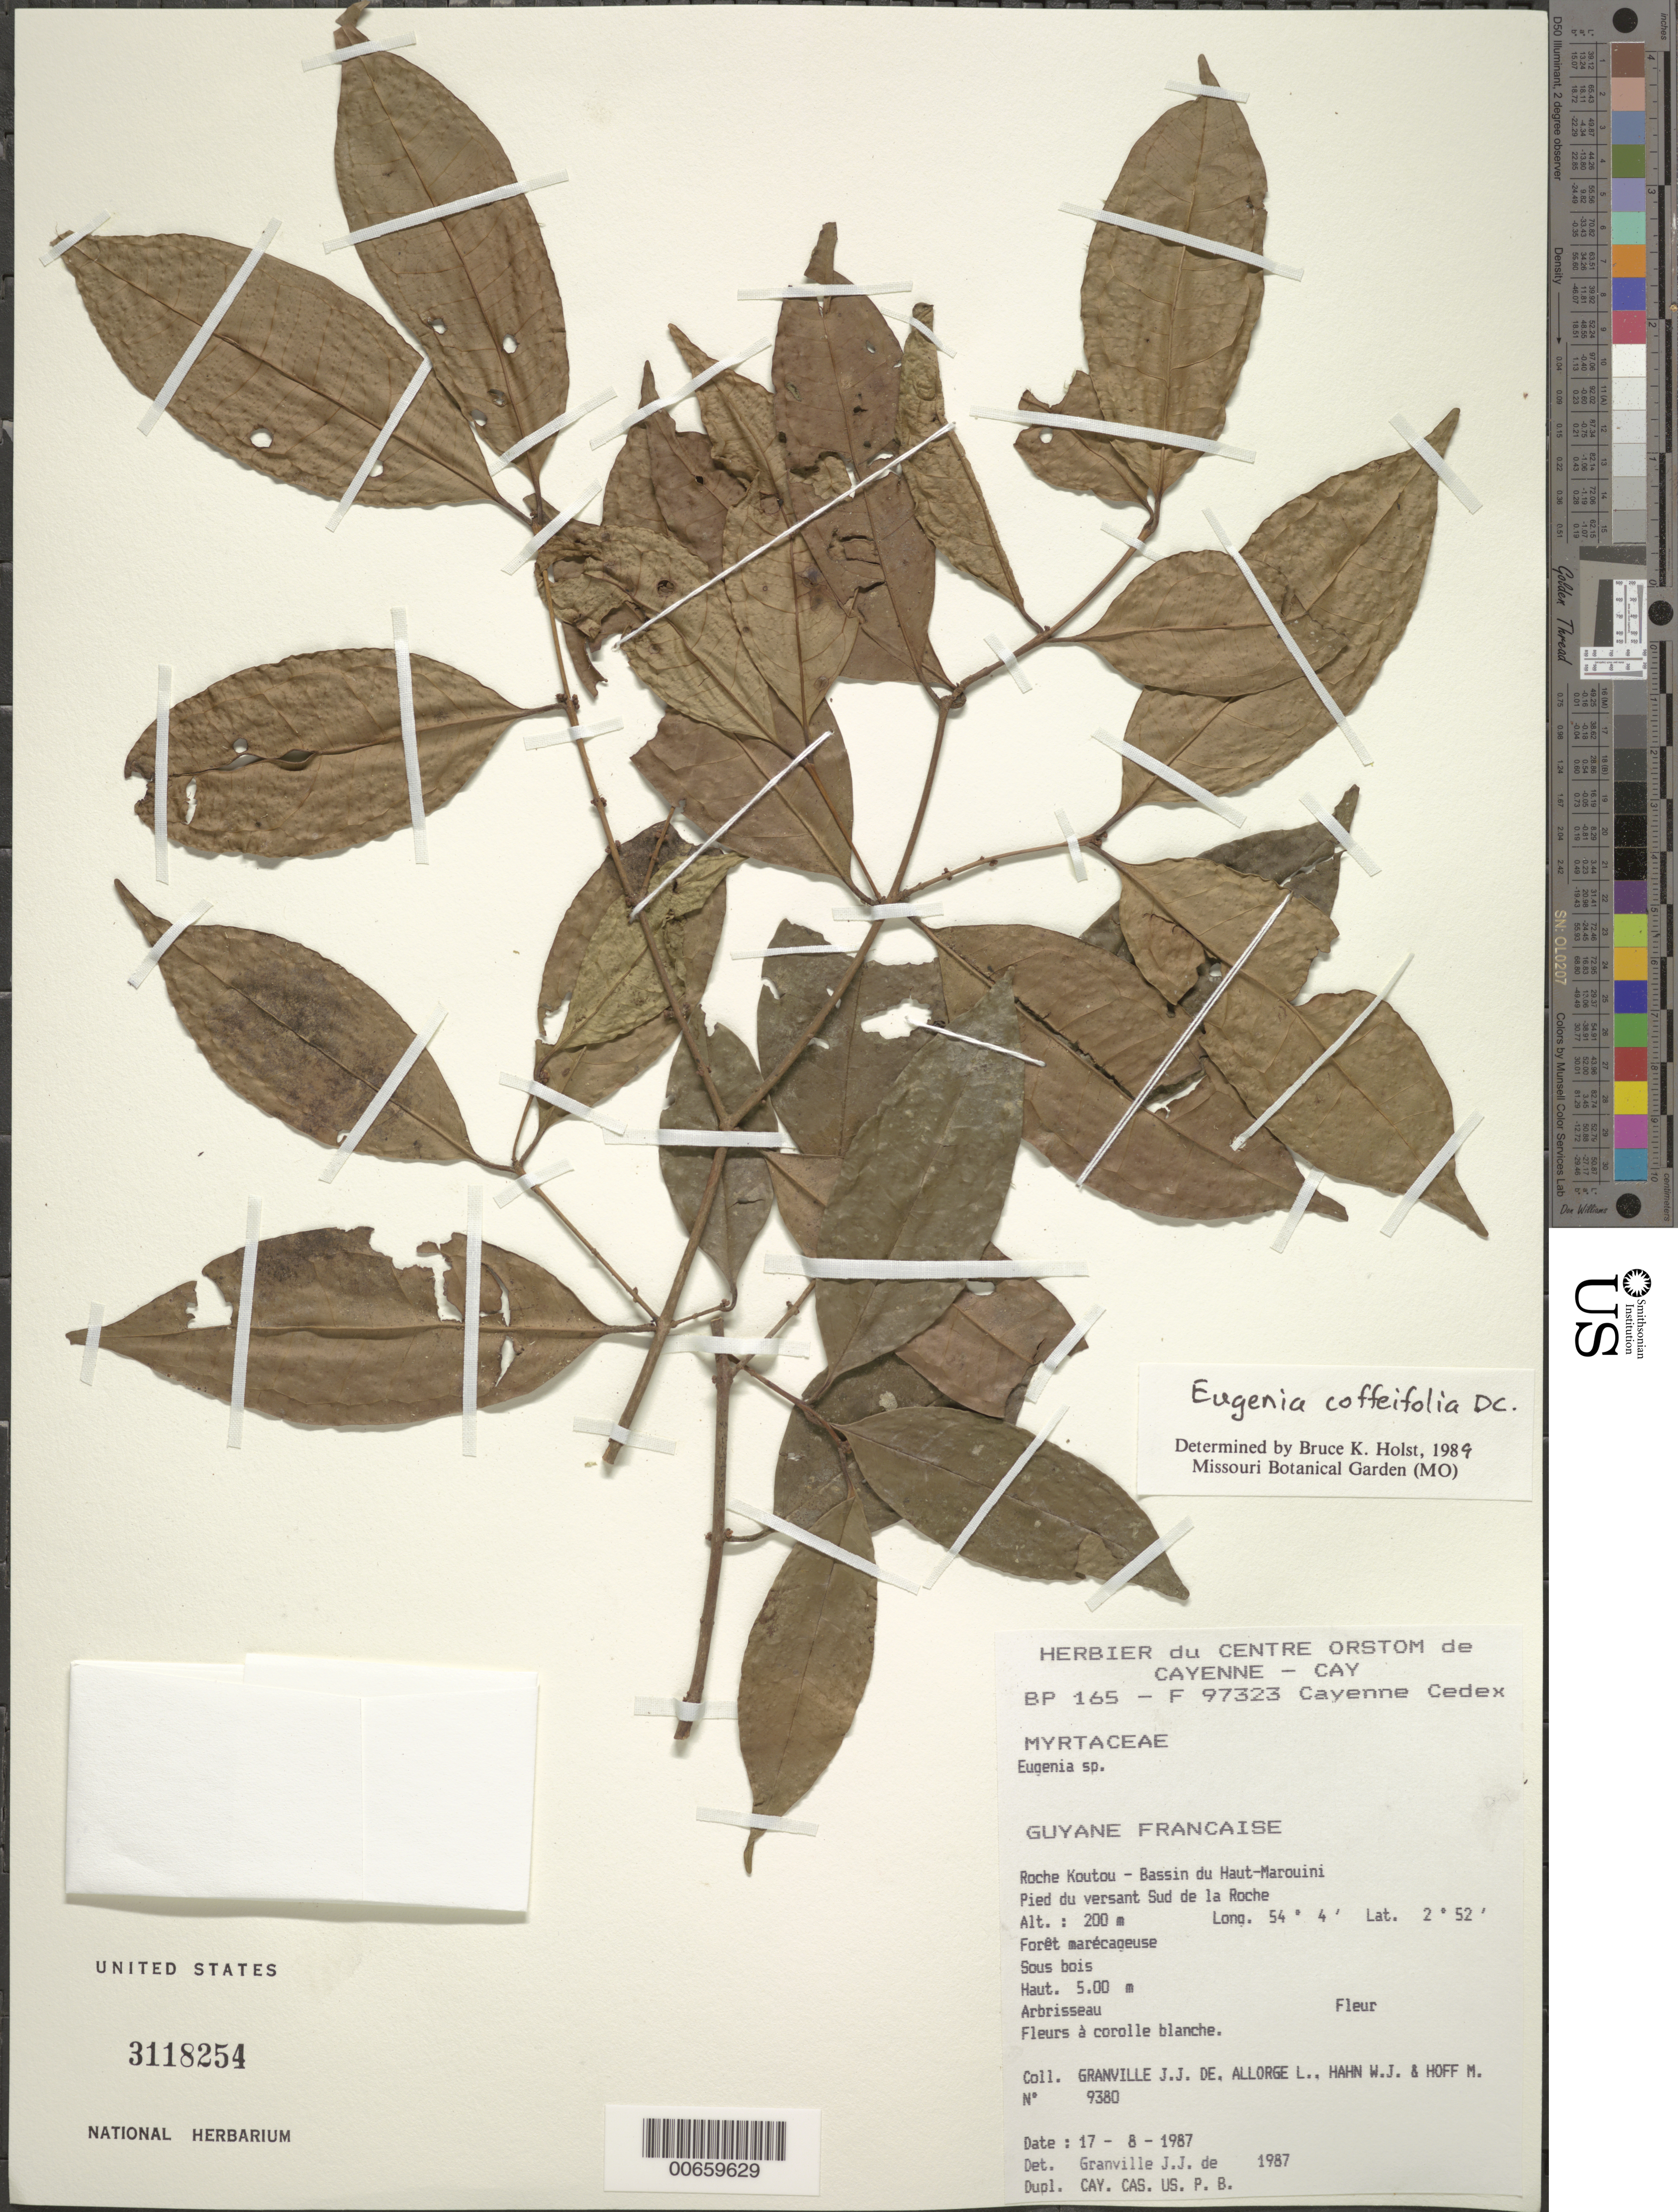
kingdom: Plantae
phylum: Tracheophyta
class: Magnoliopsida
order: Myrtales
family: Myrtaceae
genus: Eugenia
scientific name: Eugenia sinemariensis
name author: Aubl.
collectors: J.-J. de Granville, L. Allorge, W. J. Hahn & M. Hoff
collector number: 9380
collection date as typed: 17-Aug-87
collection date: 1987-08-17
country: French Guiana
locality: Roche Koutou, Bassin du Haut-Marouini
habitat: Forêt marécageuse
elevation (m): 200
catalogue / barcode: US 3118254